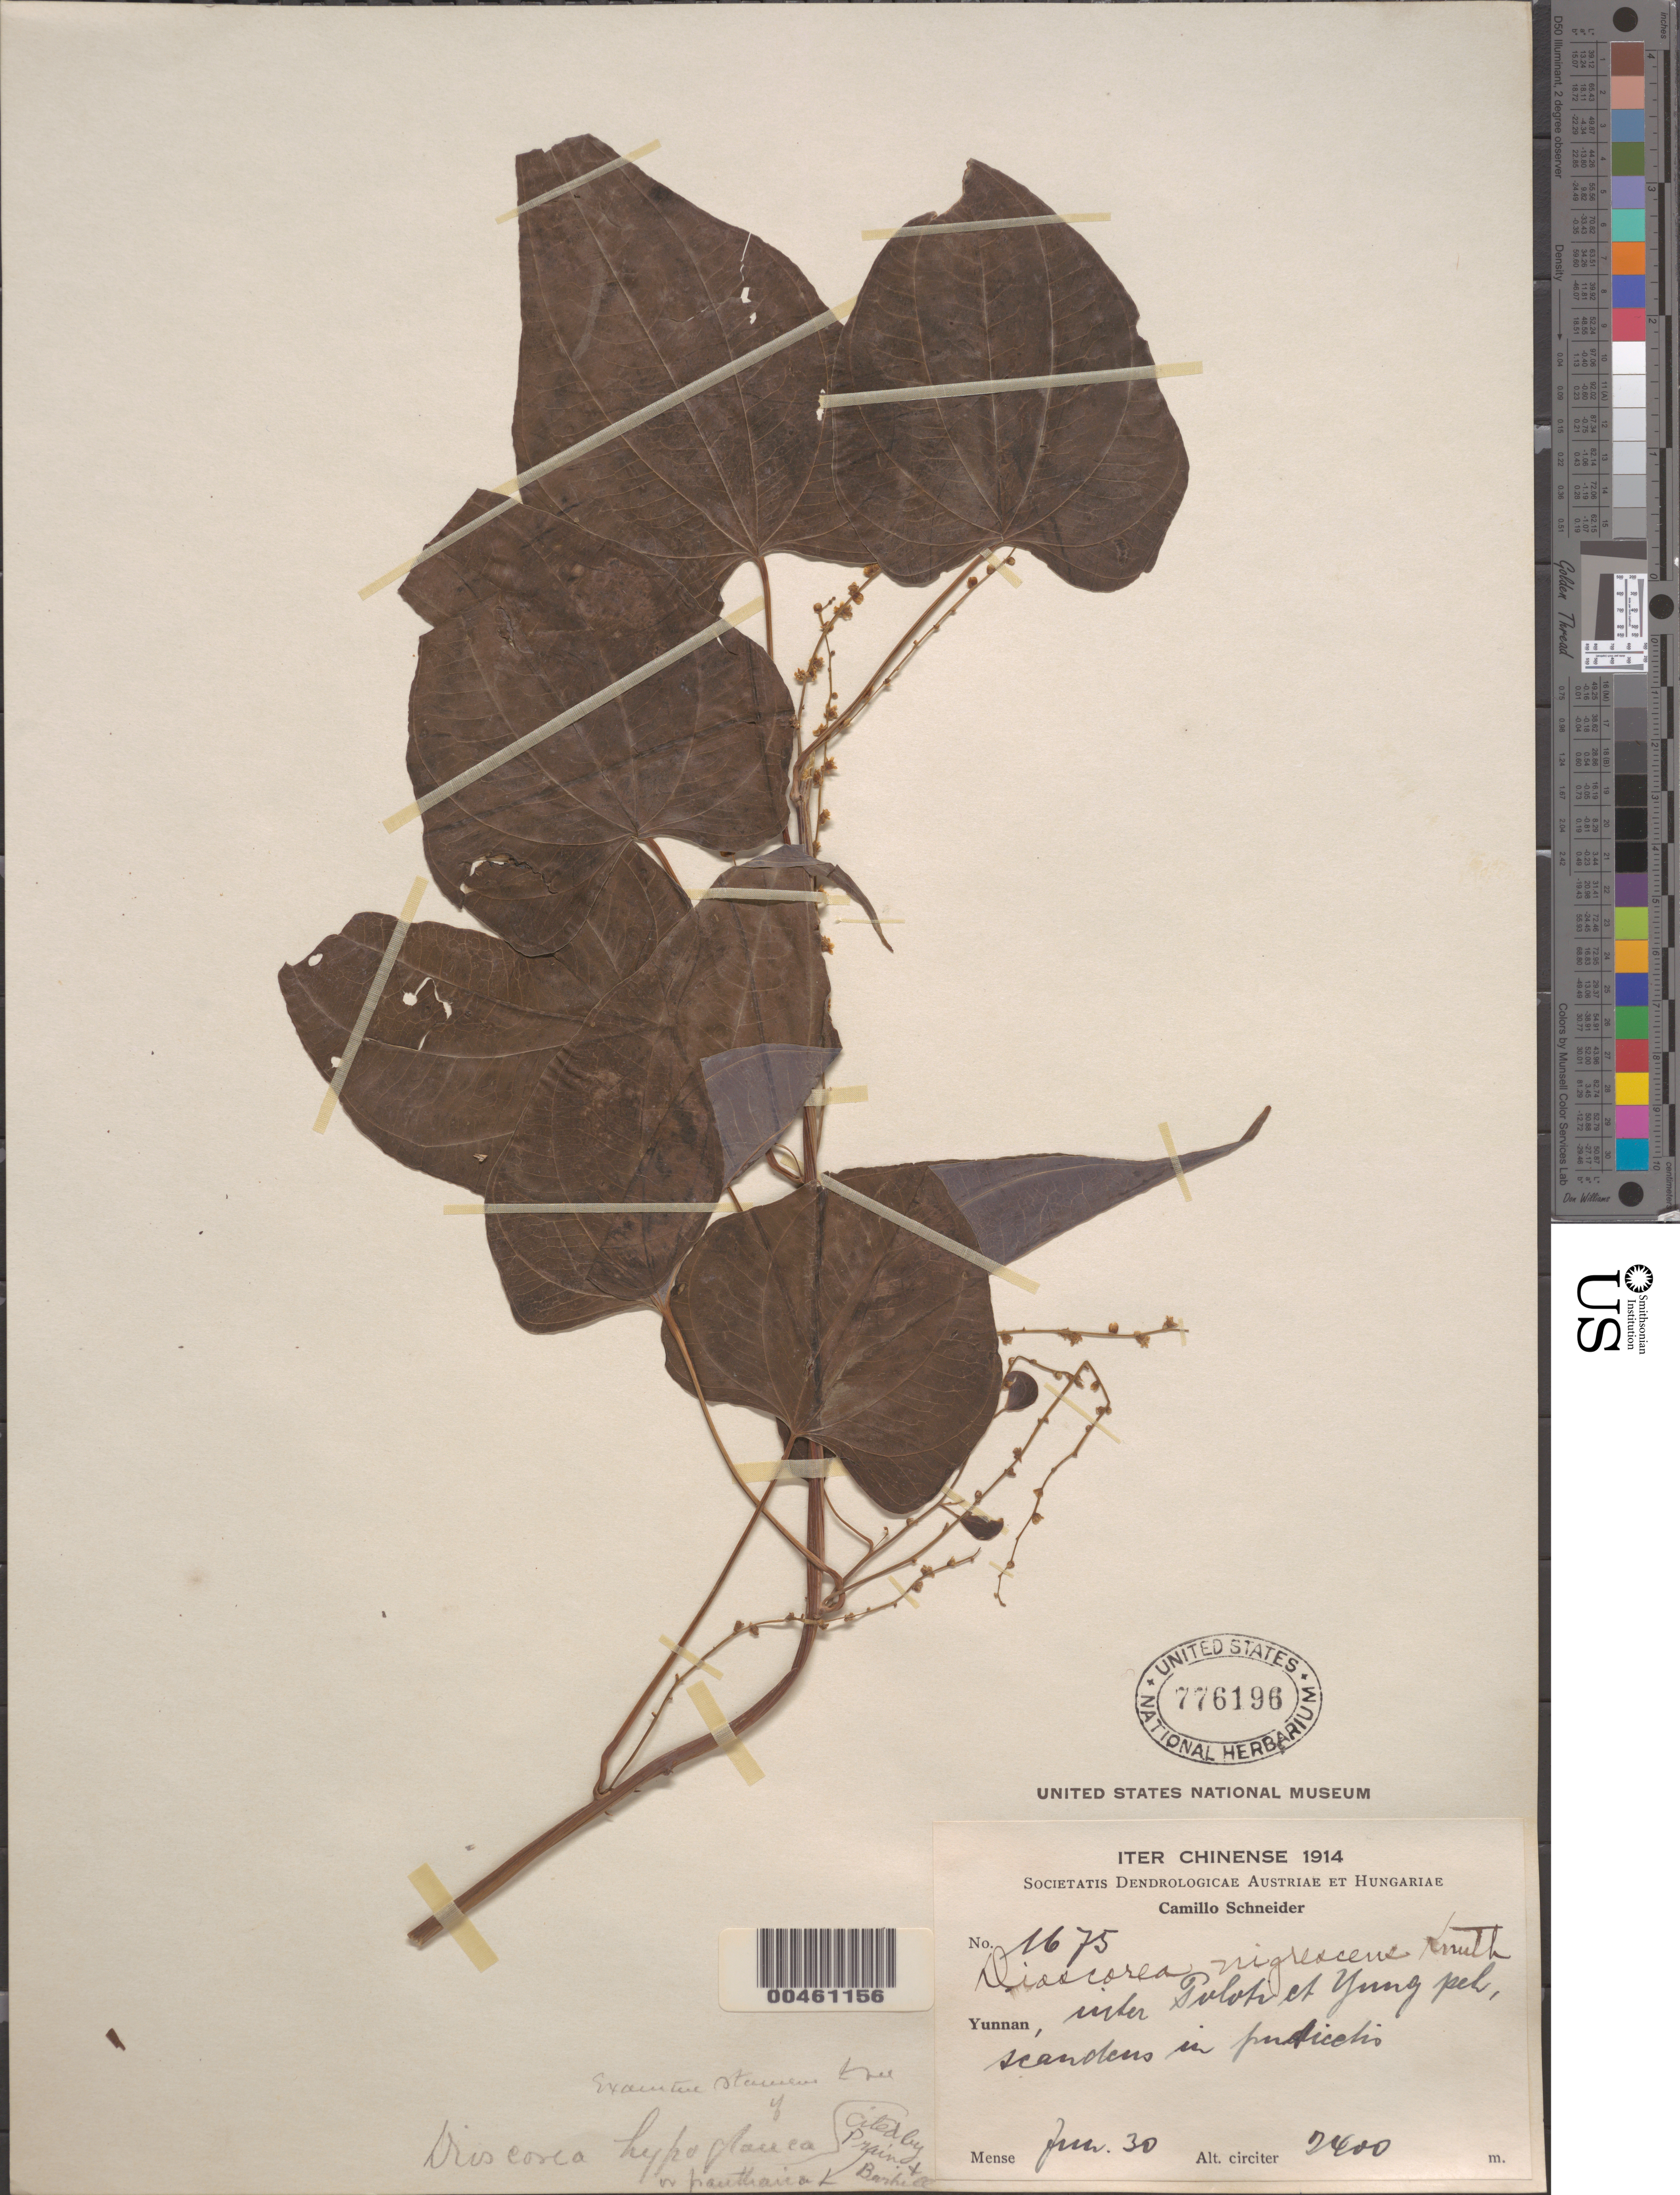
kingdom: Plantae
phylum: Tracheophyta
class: Liliopsida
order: Dioscoreales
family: Dioscoreaceae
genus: Dioscorea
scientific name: Dioscorea panthaica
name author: Prain & Burkill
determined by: Prain, --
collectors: C. K. Schneider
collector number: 1675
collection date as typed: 30 Jun 1914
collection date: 1914-06-30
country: China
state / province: Yunnan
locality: Inter Puloli et Yung peh, siandens in pudicelis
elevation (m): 2400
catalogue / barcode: US 776196